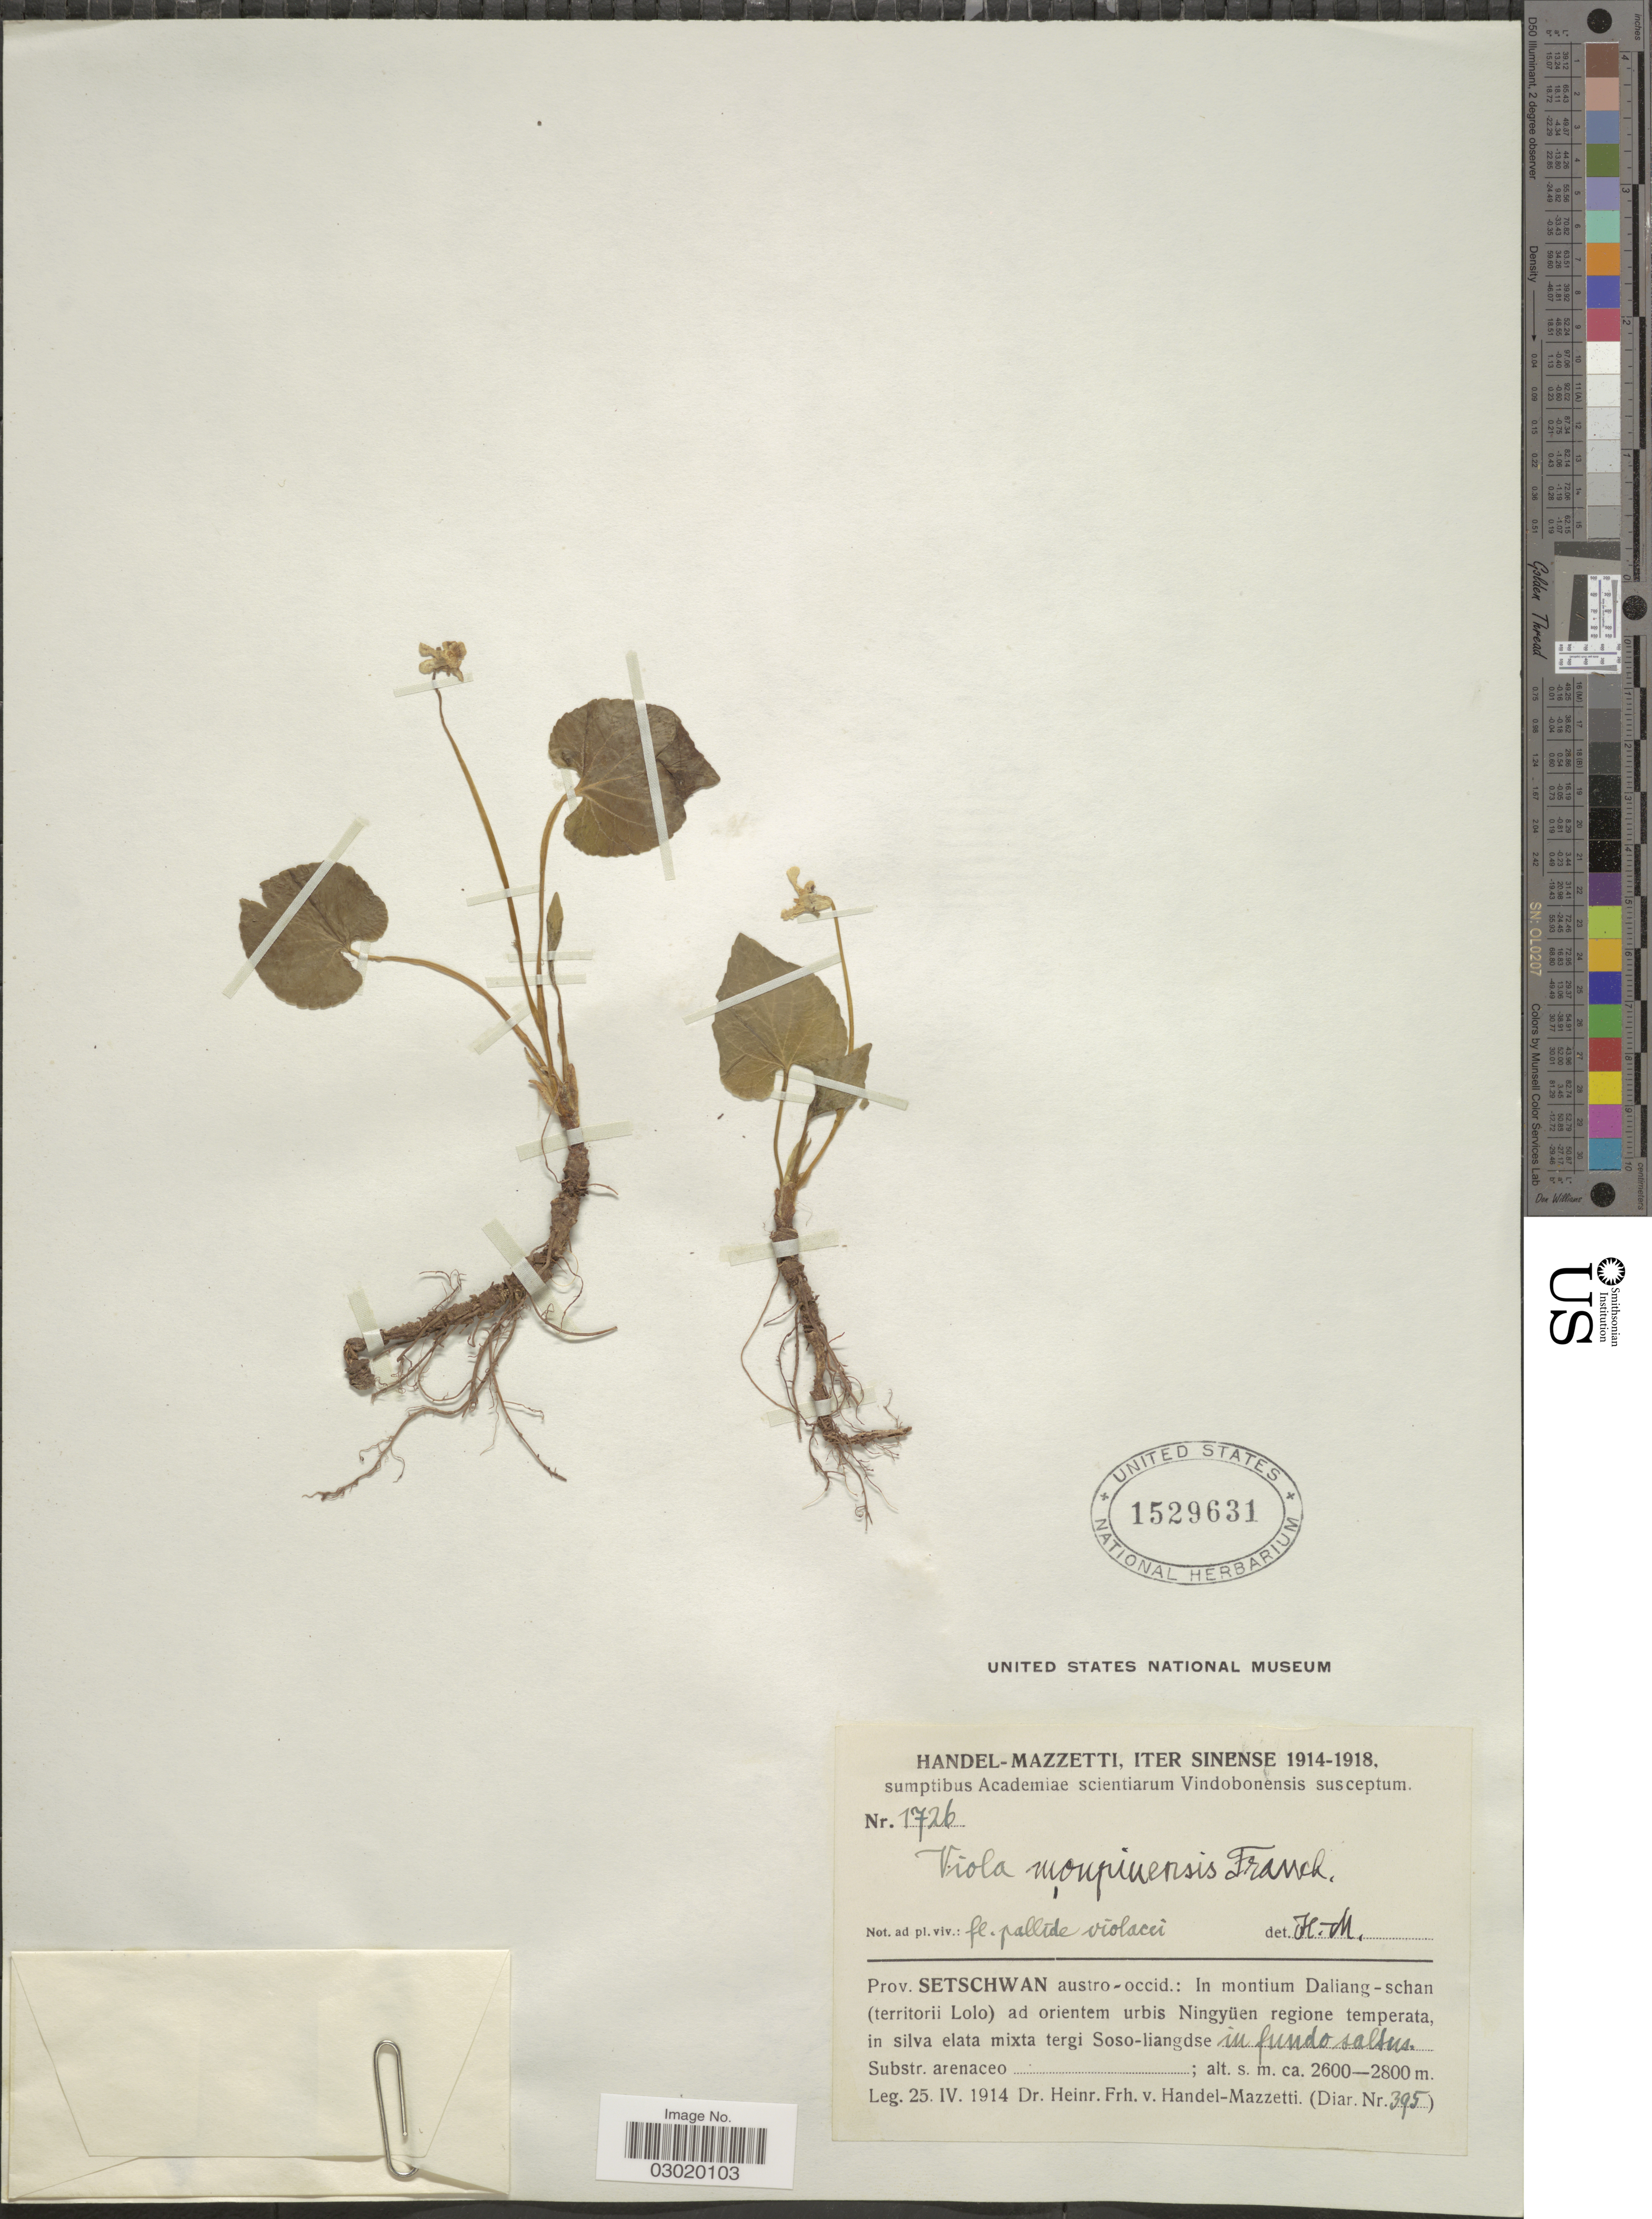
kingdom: Plantae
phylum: Tracheophyta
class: Magnoliopsida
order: Malpighiales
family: Violaceae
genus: Viola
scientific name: Viola moupinensis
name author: Franch.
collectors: H. Handel-Mazzetti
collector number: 1726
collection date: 1914-04-25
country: China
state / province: Sichuan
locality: Setschwan austro-occid.: In montium Daliang-schan (territorri Lolo) ad orientem urbis Ningyüen regione temperata, in silva elata mixta tergi Soso-liangdse in fundo salsus, Iter Sinense.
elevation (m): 2600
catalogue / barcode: US 1529631